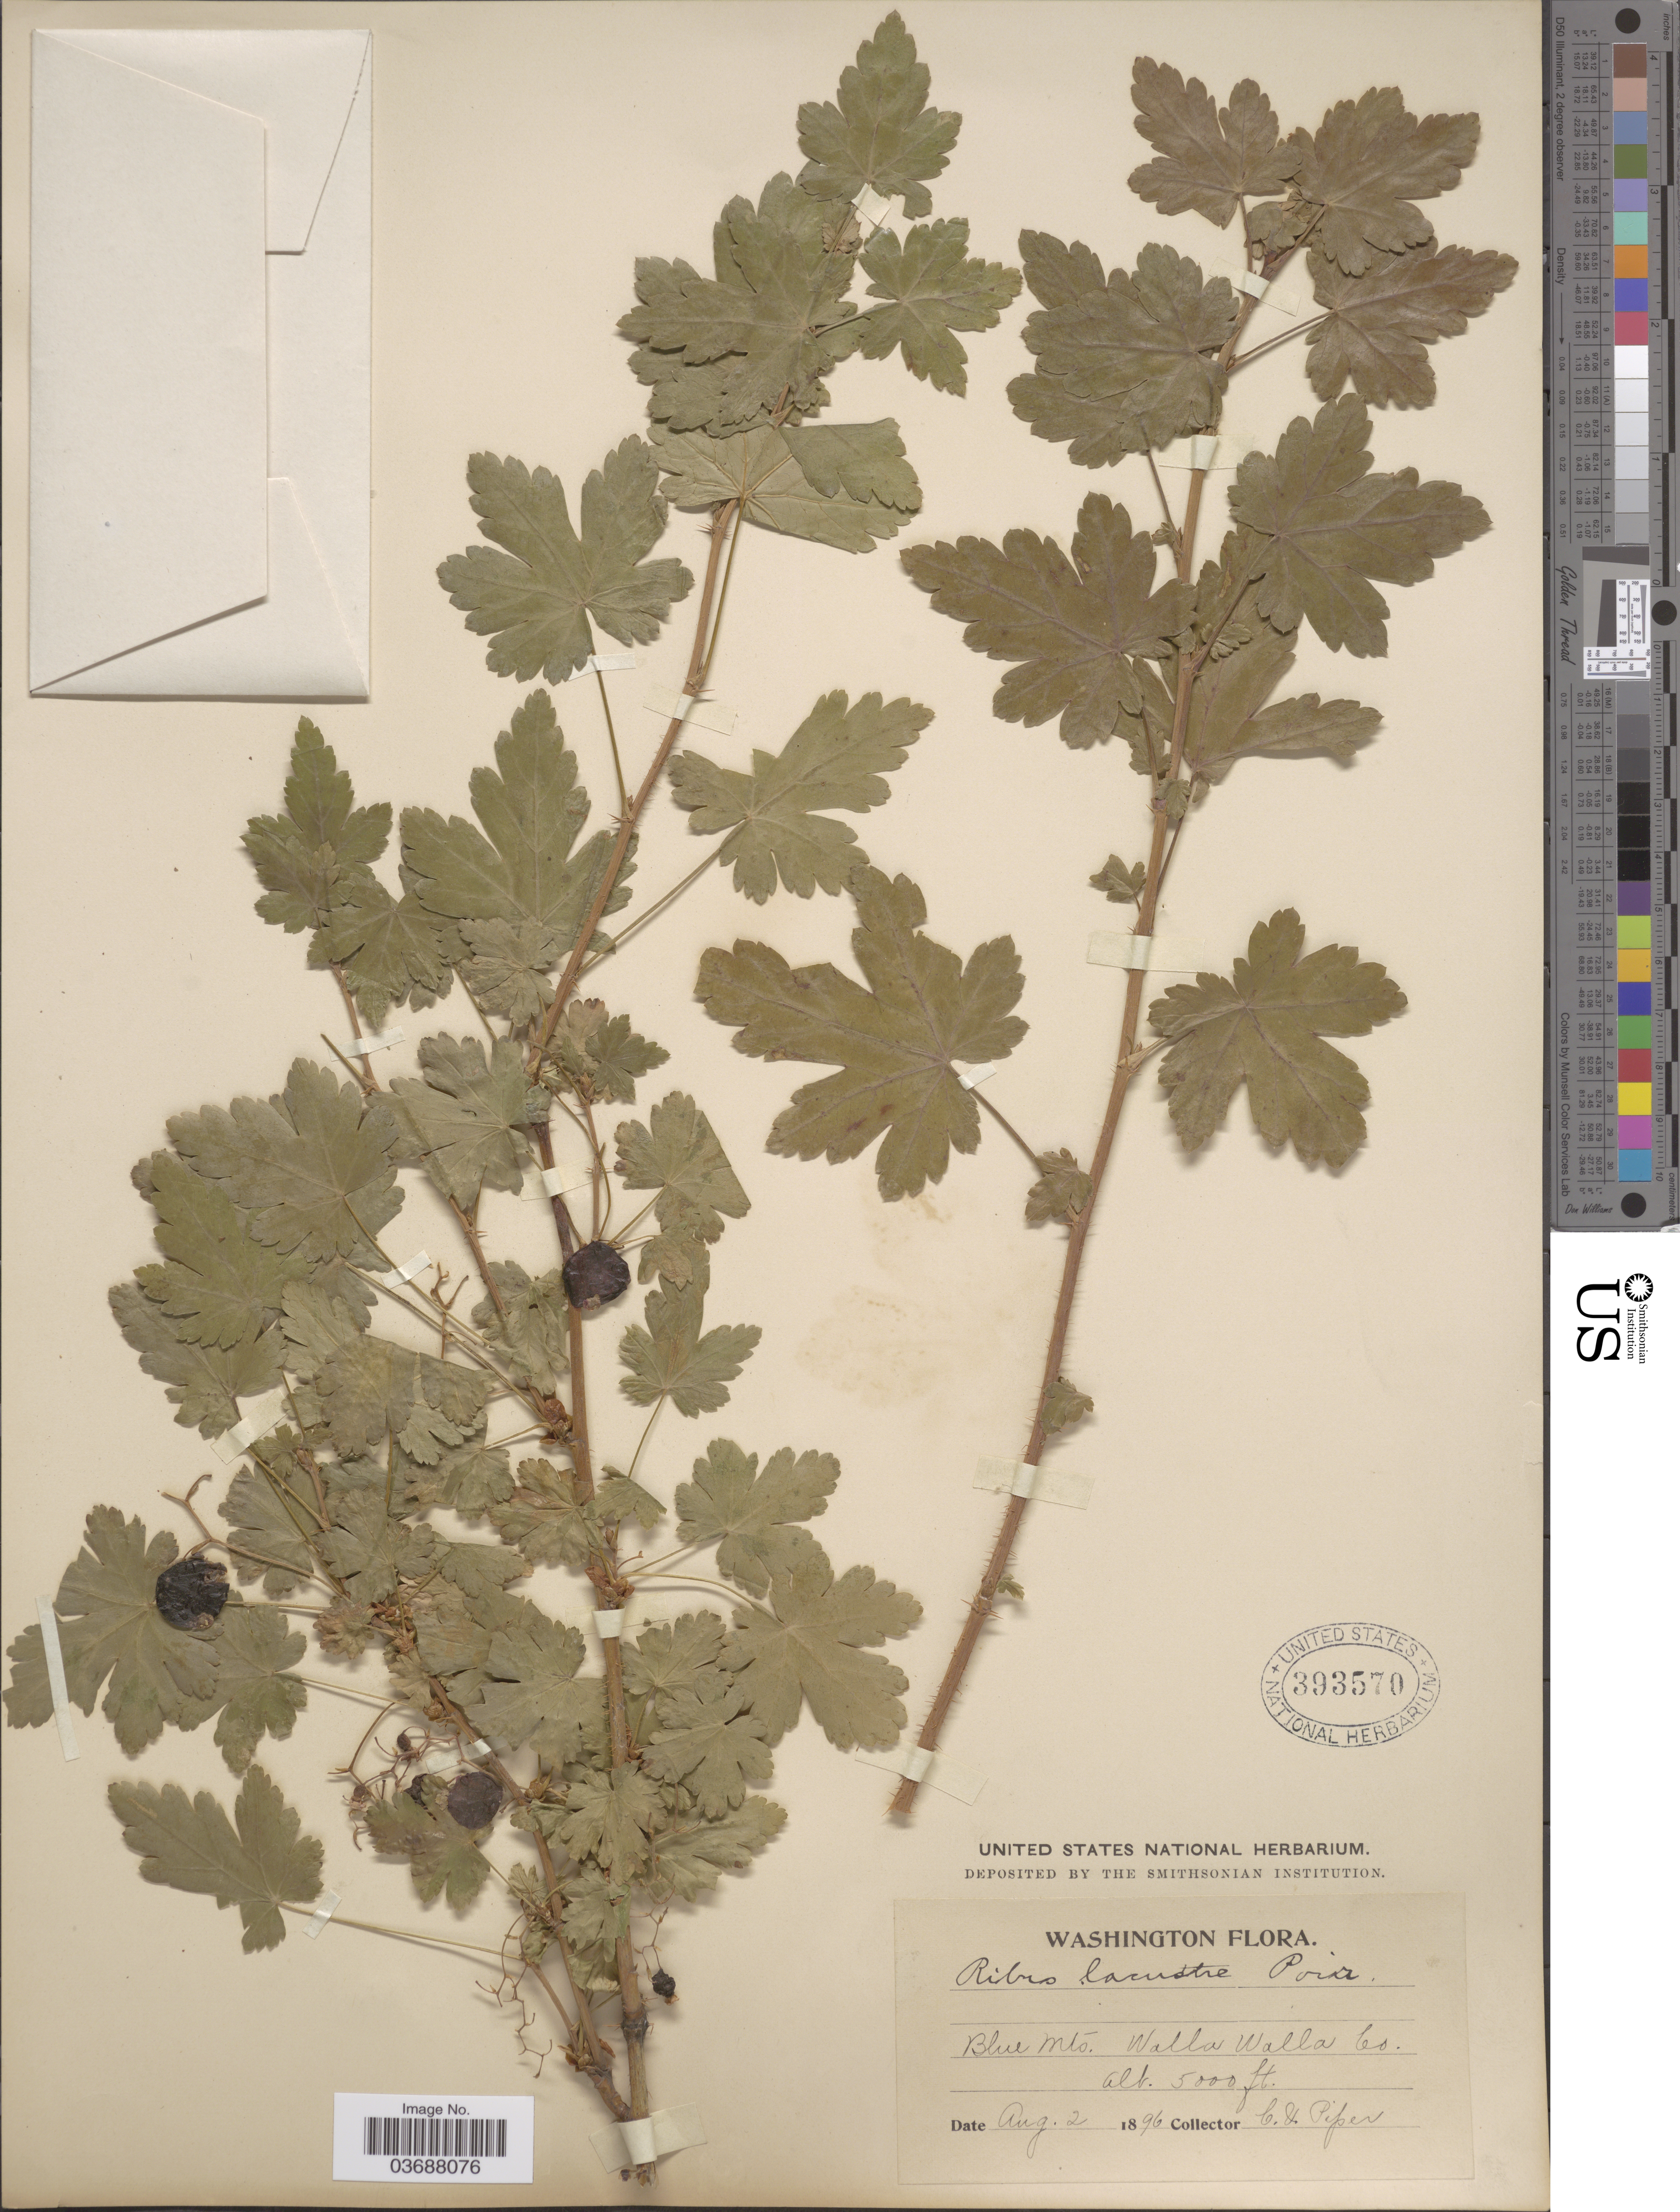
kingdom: Plantae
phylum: Tracheophyta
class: Magnoliopsida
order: Saxifragales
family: Grossulariaceae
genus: Ribes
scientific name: Ribes lacustre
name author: (Pers.) Poir.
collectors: C. V. Piper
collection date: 1896-08-02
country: United States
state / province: Washington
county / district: Walla Walla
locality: Blue Mts. Walla Walla Co.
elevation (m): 1524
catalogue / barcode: US 393570